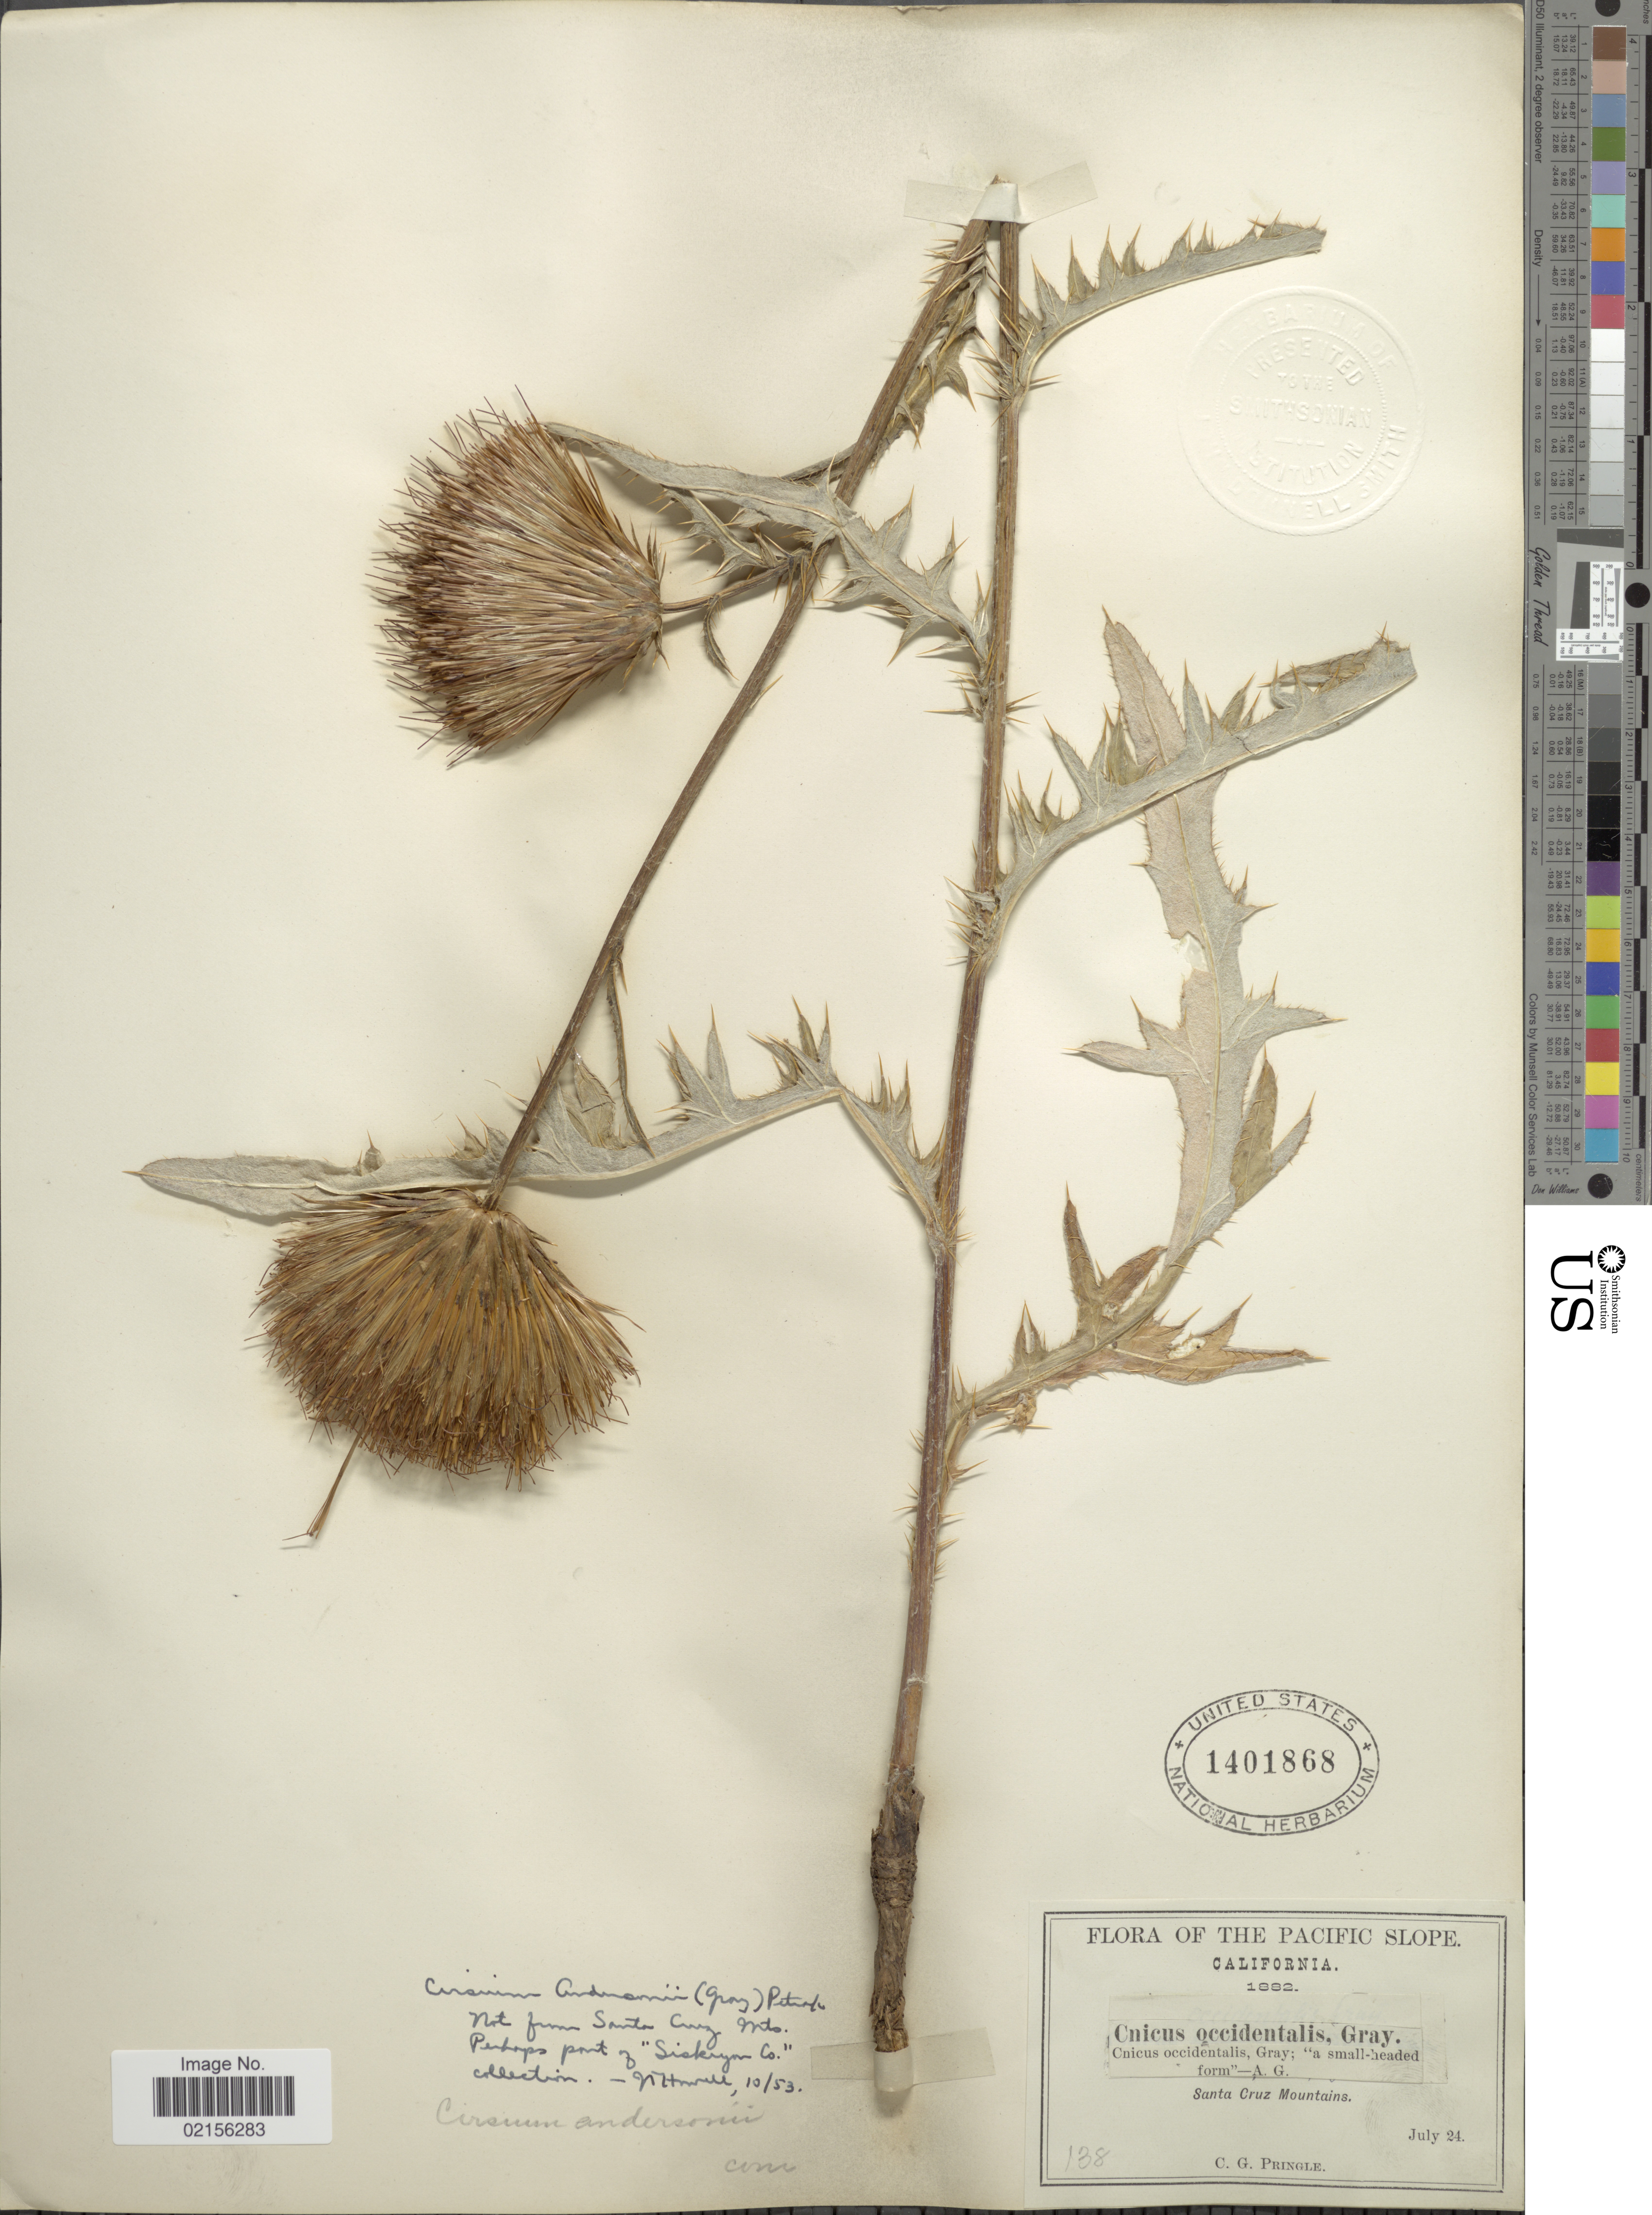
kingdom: Plantae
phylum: Tracheophyta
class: Magnoliopsida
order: Asterales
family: Asteraceae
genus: Cirsium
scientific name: Cirsium andersonii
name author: (A. Gray) Petr.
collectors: C. G. Pringle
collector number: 138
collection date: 1882-07-24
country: United States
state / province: California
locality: The Pacific Slope, Santa Cruz Mountains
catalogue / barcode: US 1401868